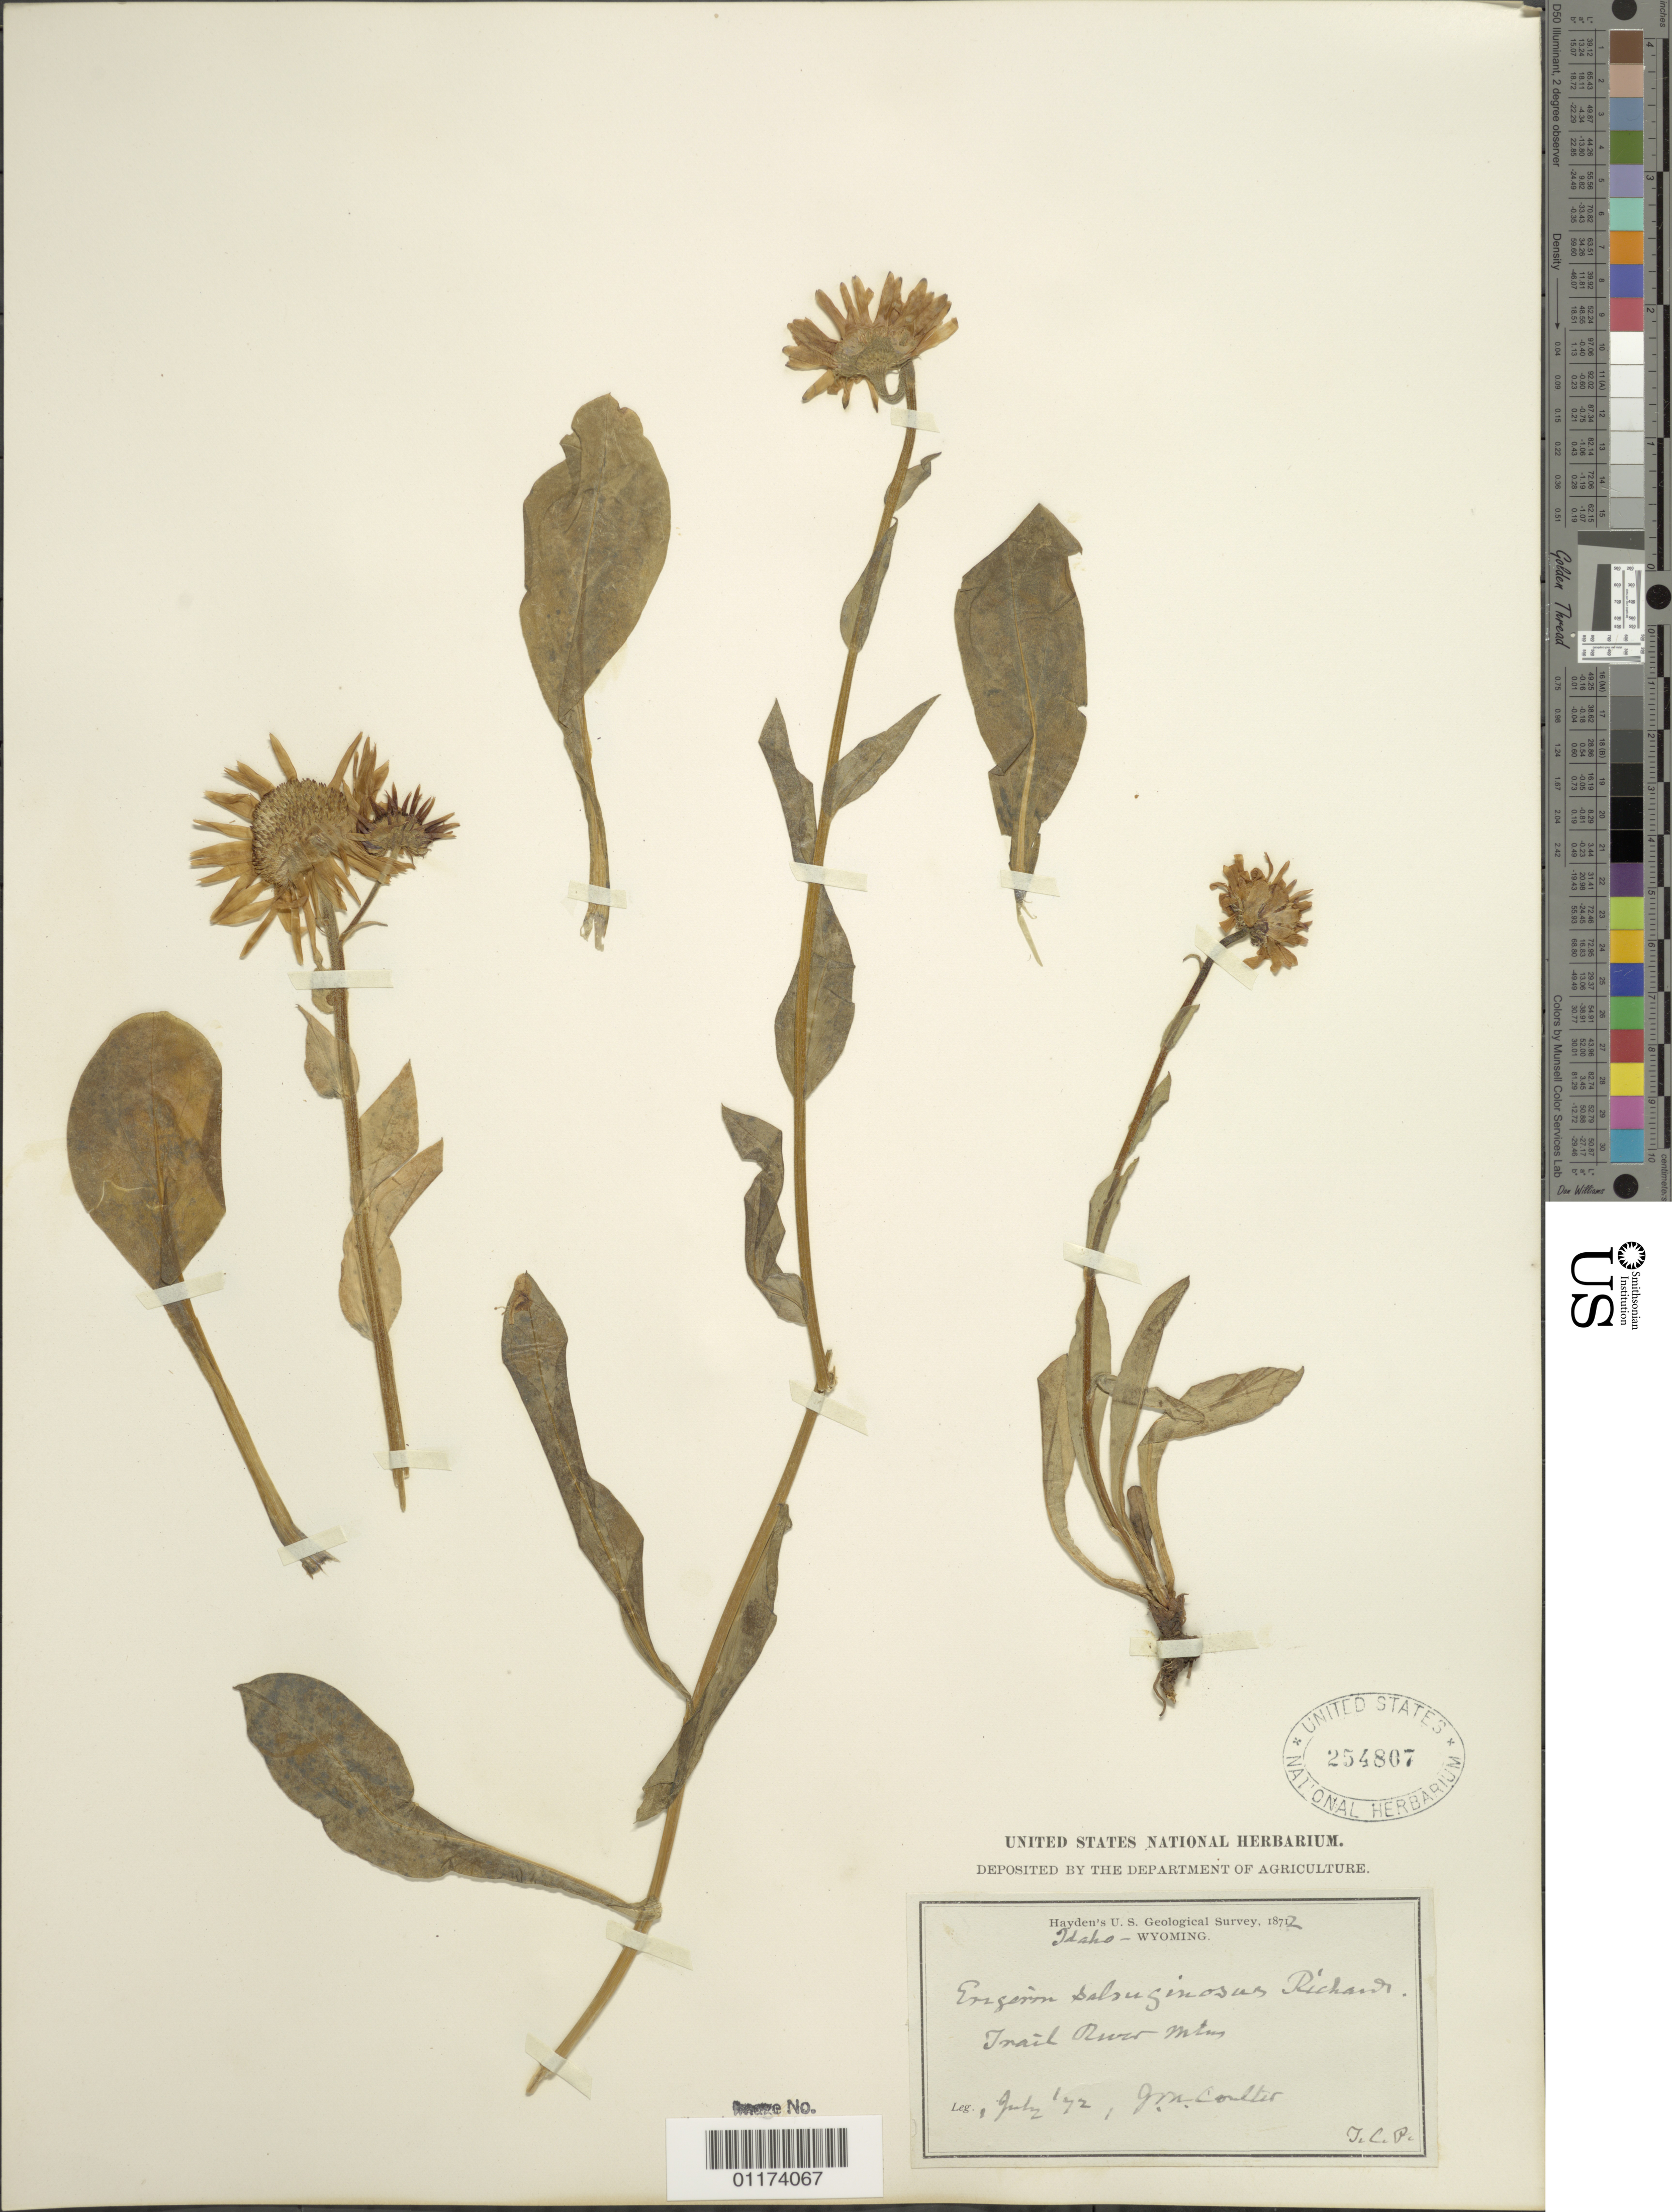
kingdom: Plantae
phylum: Tracheophyta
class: Magnoliopsida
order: Asterales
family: Asteraceae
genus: Erigeron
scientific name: Erigeron salsuginosus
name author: (Richardson ex R. Br.) A. Gray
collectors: J. M. Coulter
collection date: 1872-07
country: United States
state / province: Idaho / Wyoming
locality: Trail River Mts.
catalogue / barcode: US 254807